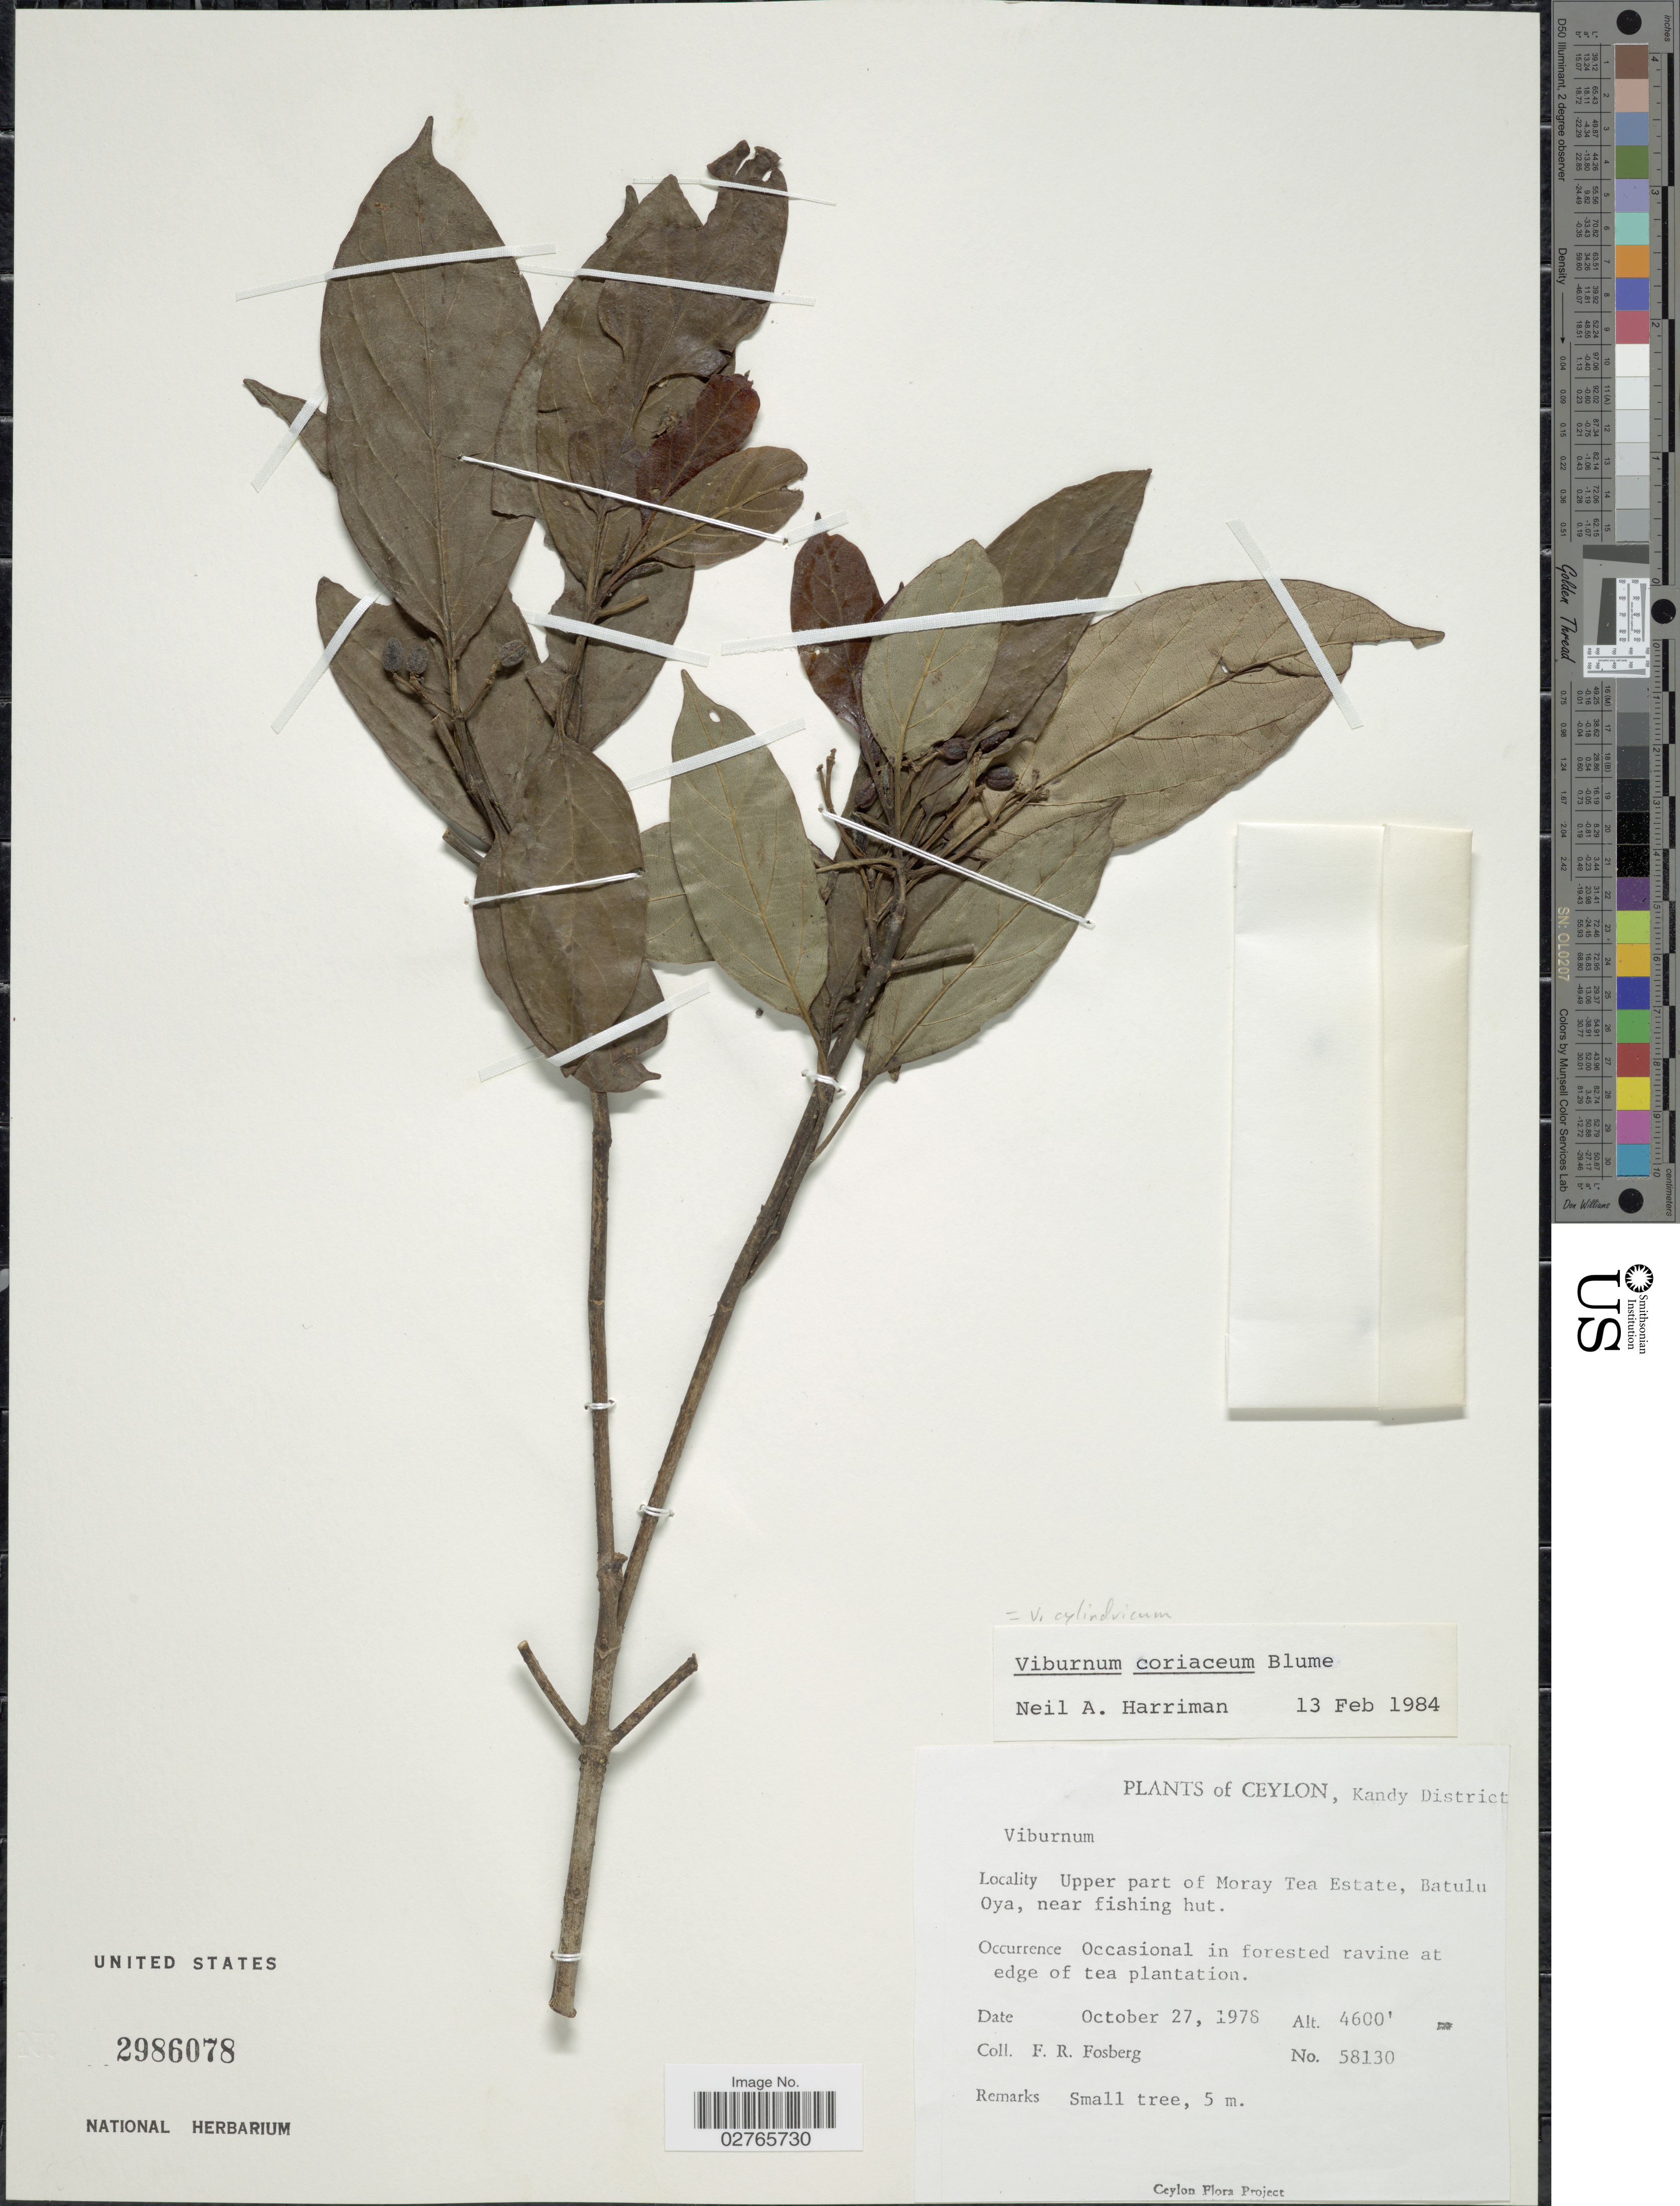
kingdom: Plantae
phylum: Tracheophyta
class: Magnoliopsida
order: Dipsacales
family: Viburnaceae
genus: Viburnum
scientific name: Viburnum cylindricum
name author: Buch.-Ham.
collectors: F. R. Fosberg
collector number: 58130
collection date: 1978-10-27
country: Sri Lanka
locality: Ceylon, Kandy District. Upper part of Moray Tea Estate, Batulu Oya, near fishing hut.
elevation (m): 1402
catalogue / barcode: US 2986078